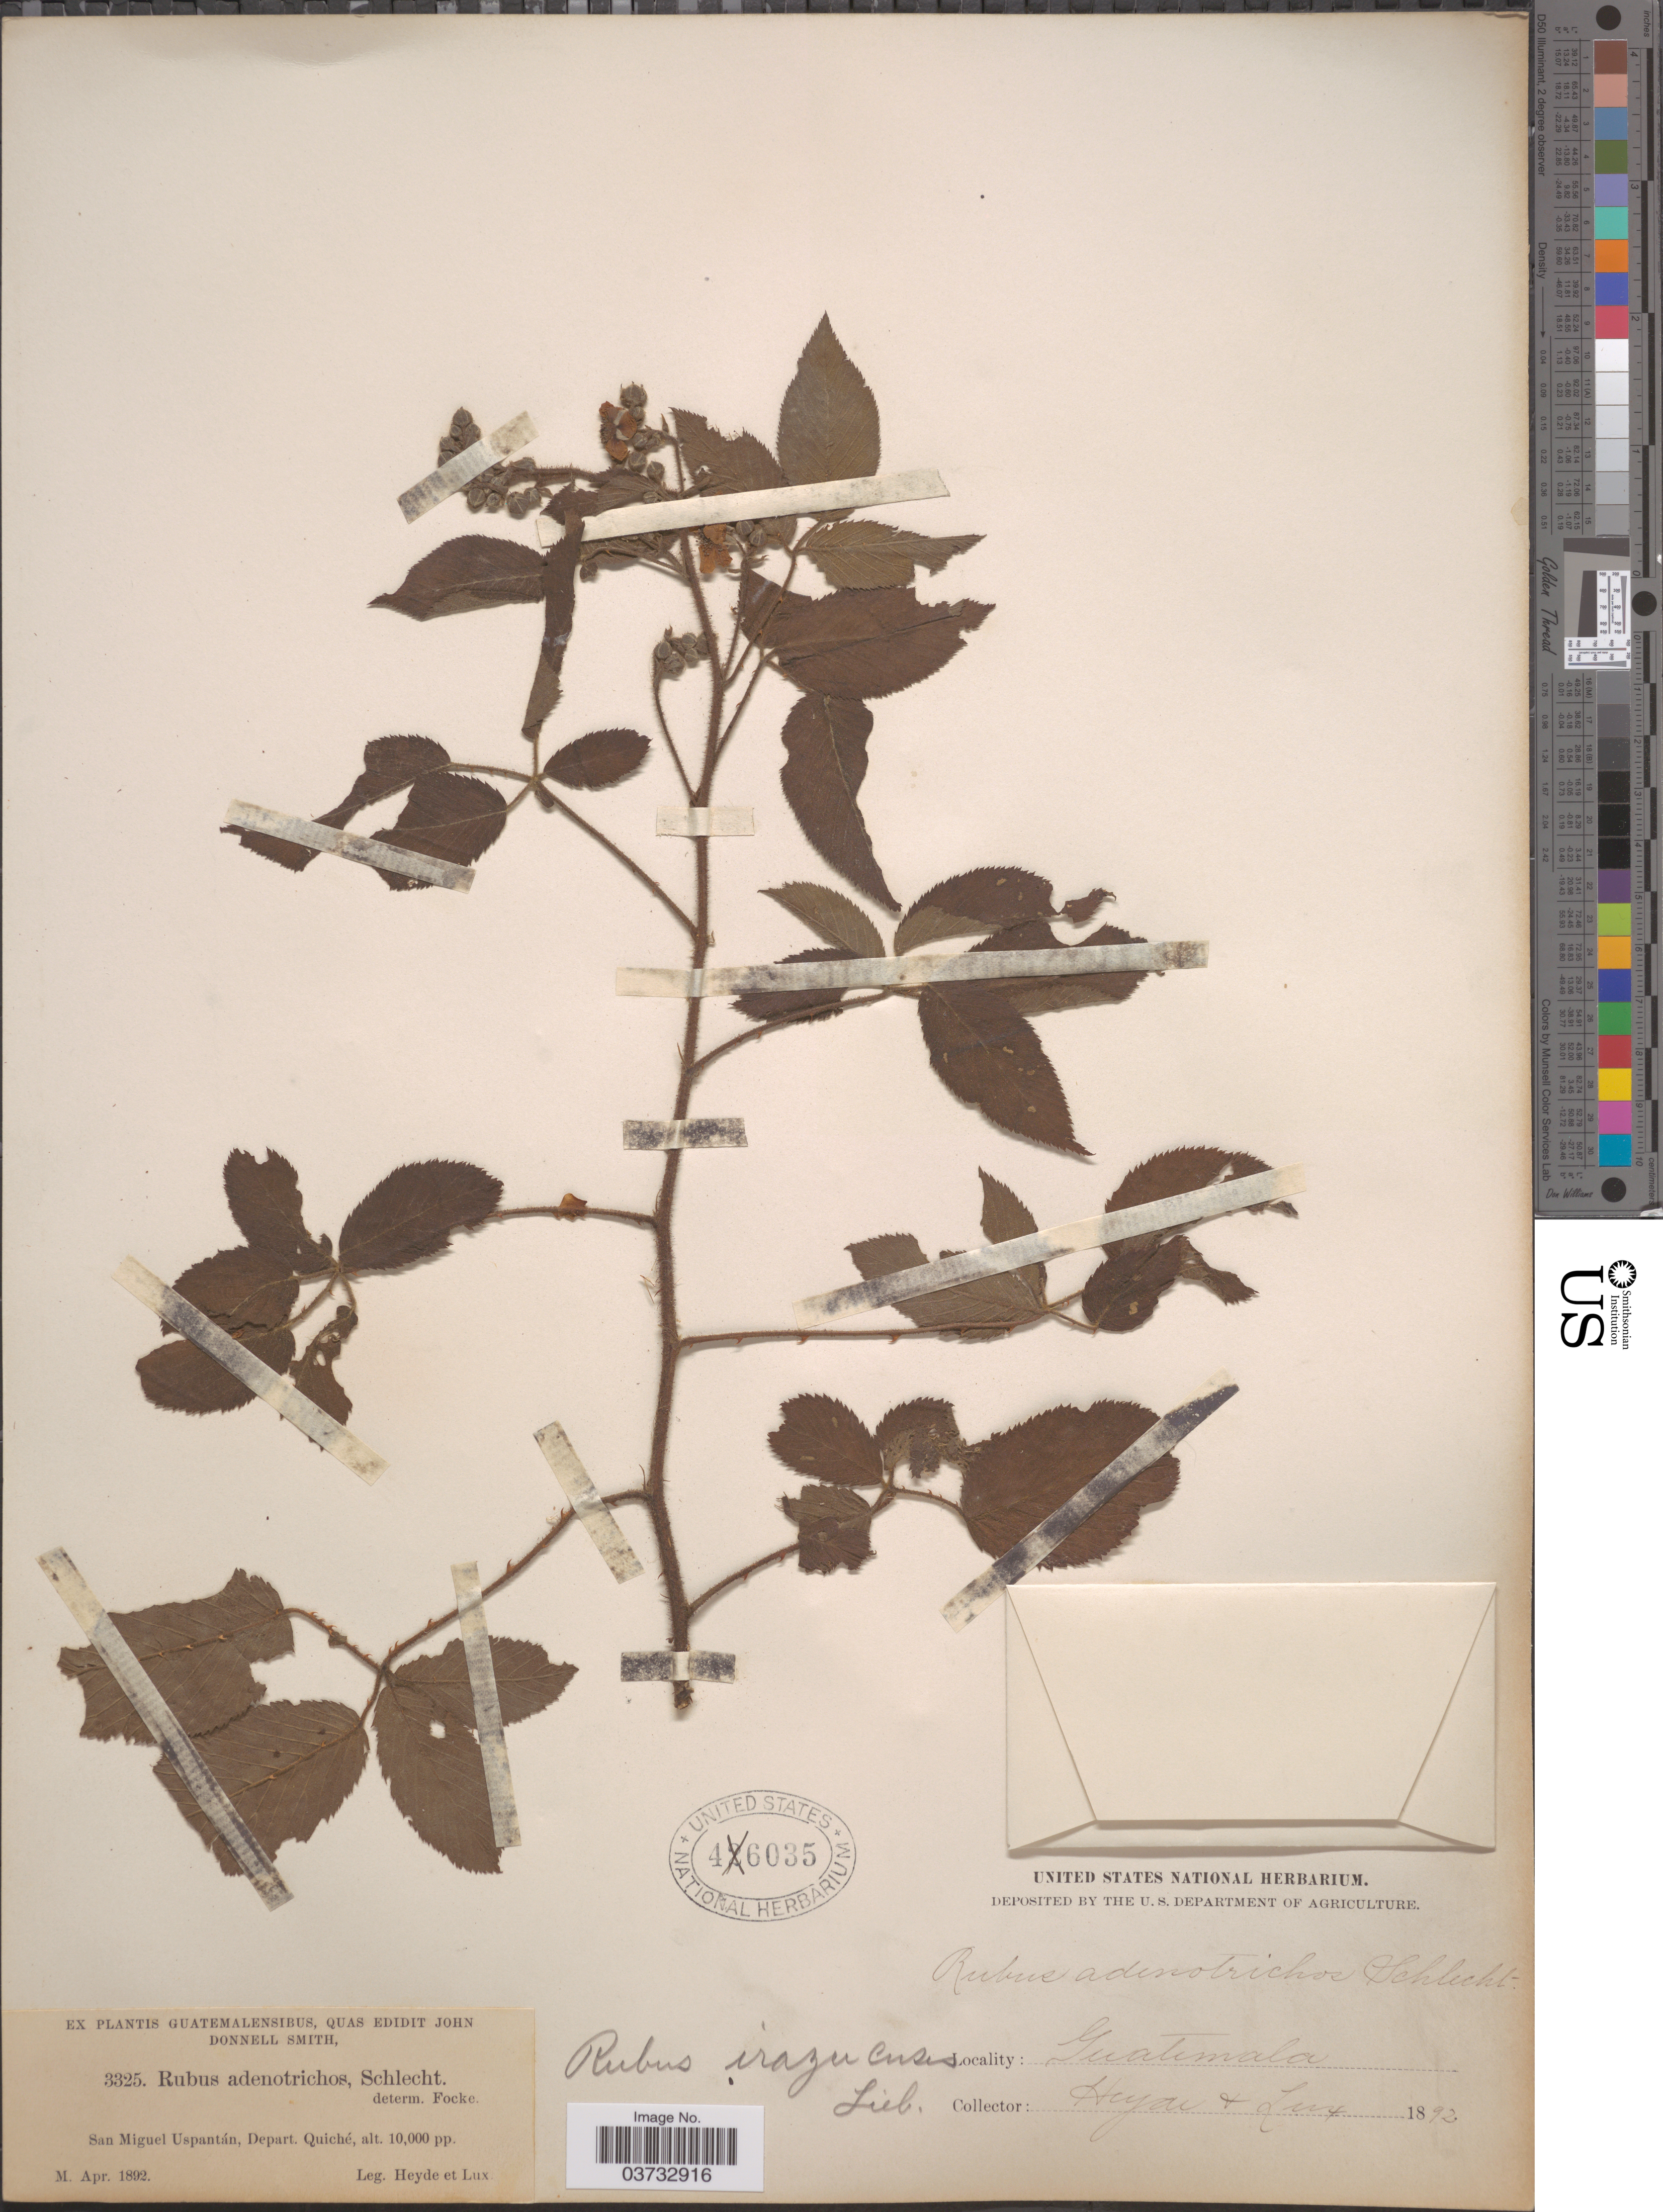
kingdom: Plantae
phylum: Tracheophyta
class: Magnoliopsida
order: Rosales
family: Rosaceae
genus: Rubus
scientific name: Rubus irasuensis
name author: Liebm.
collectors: Heyde & Lux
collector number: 3325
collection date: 1892-04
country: Guatemala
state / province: El Quiche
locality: San Miguel Uspantán, Depart. Quiché.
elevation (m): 3048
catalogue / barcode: US 46035